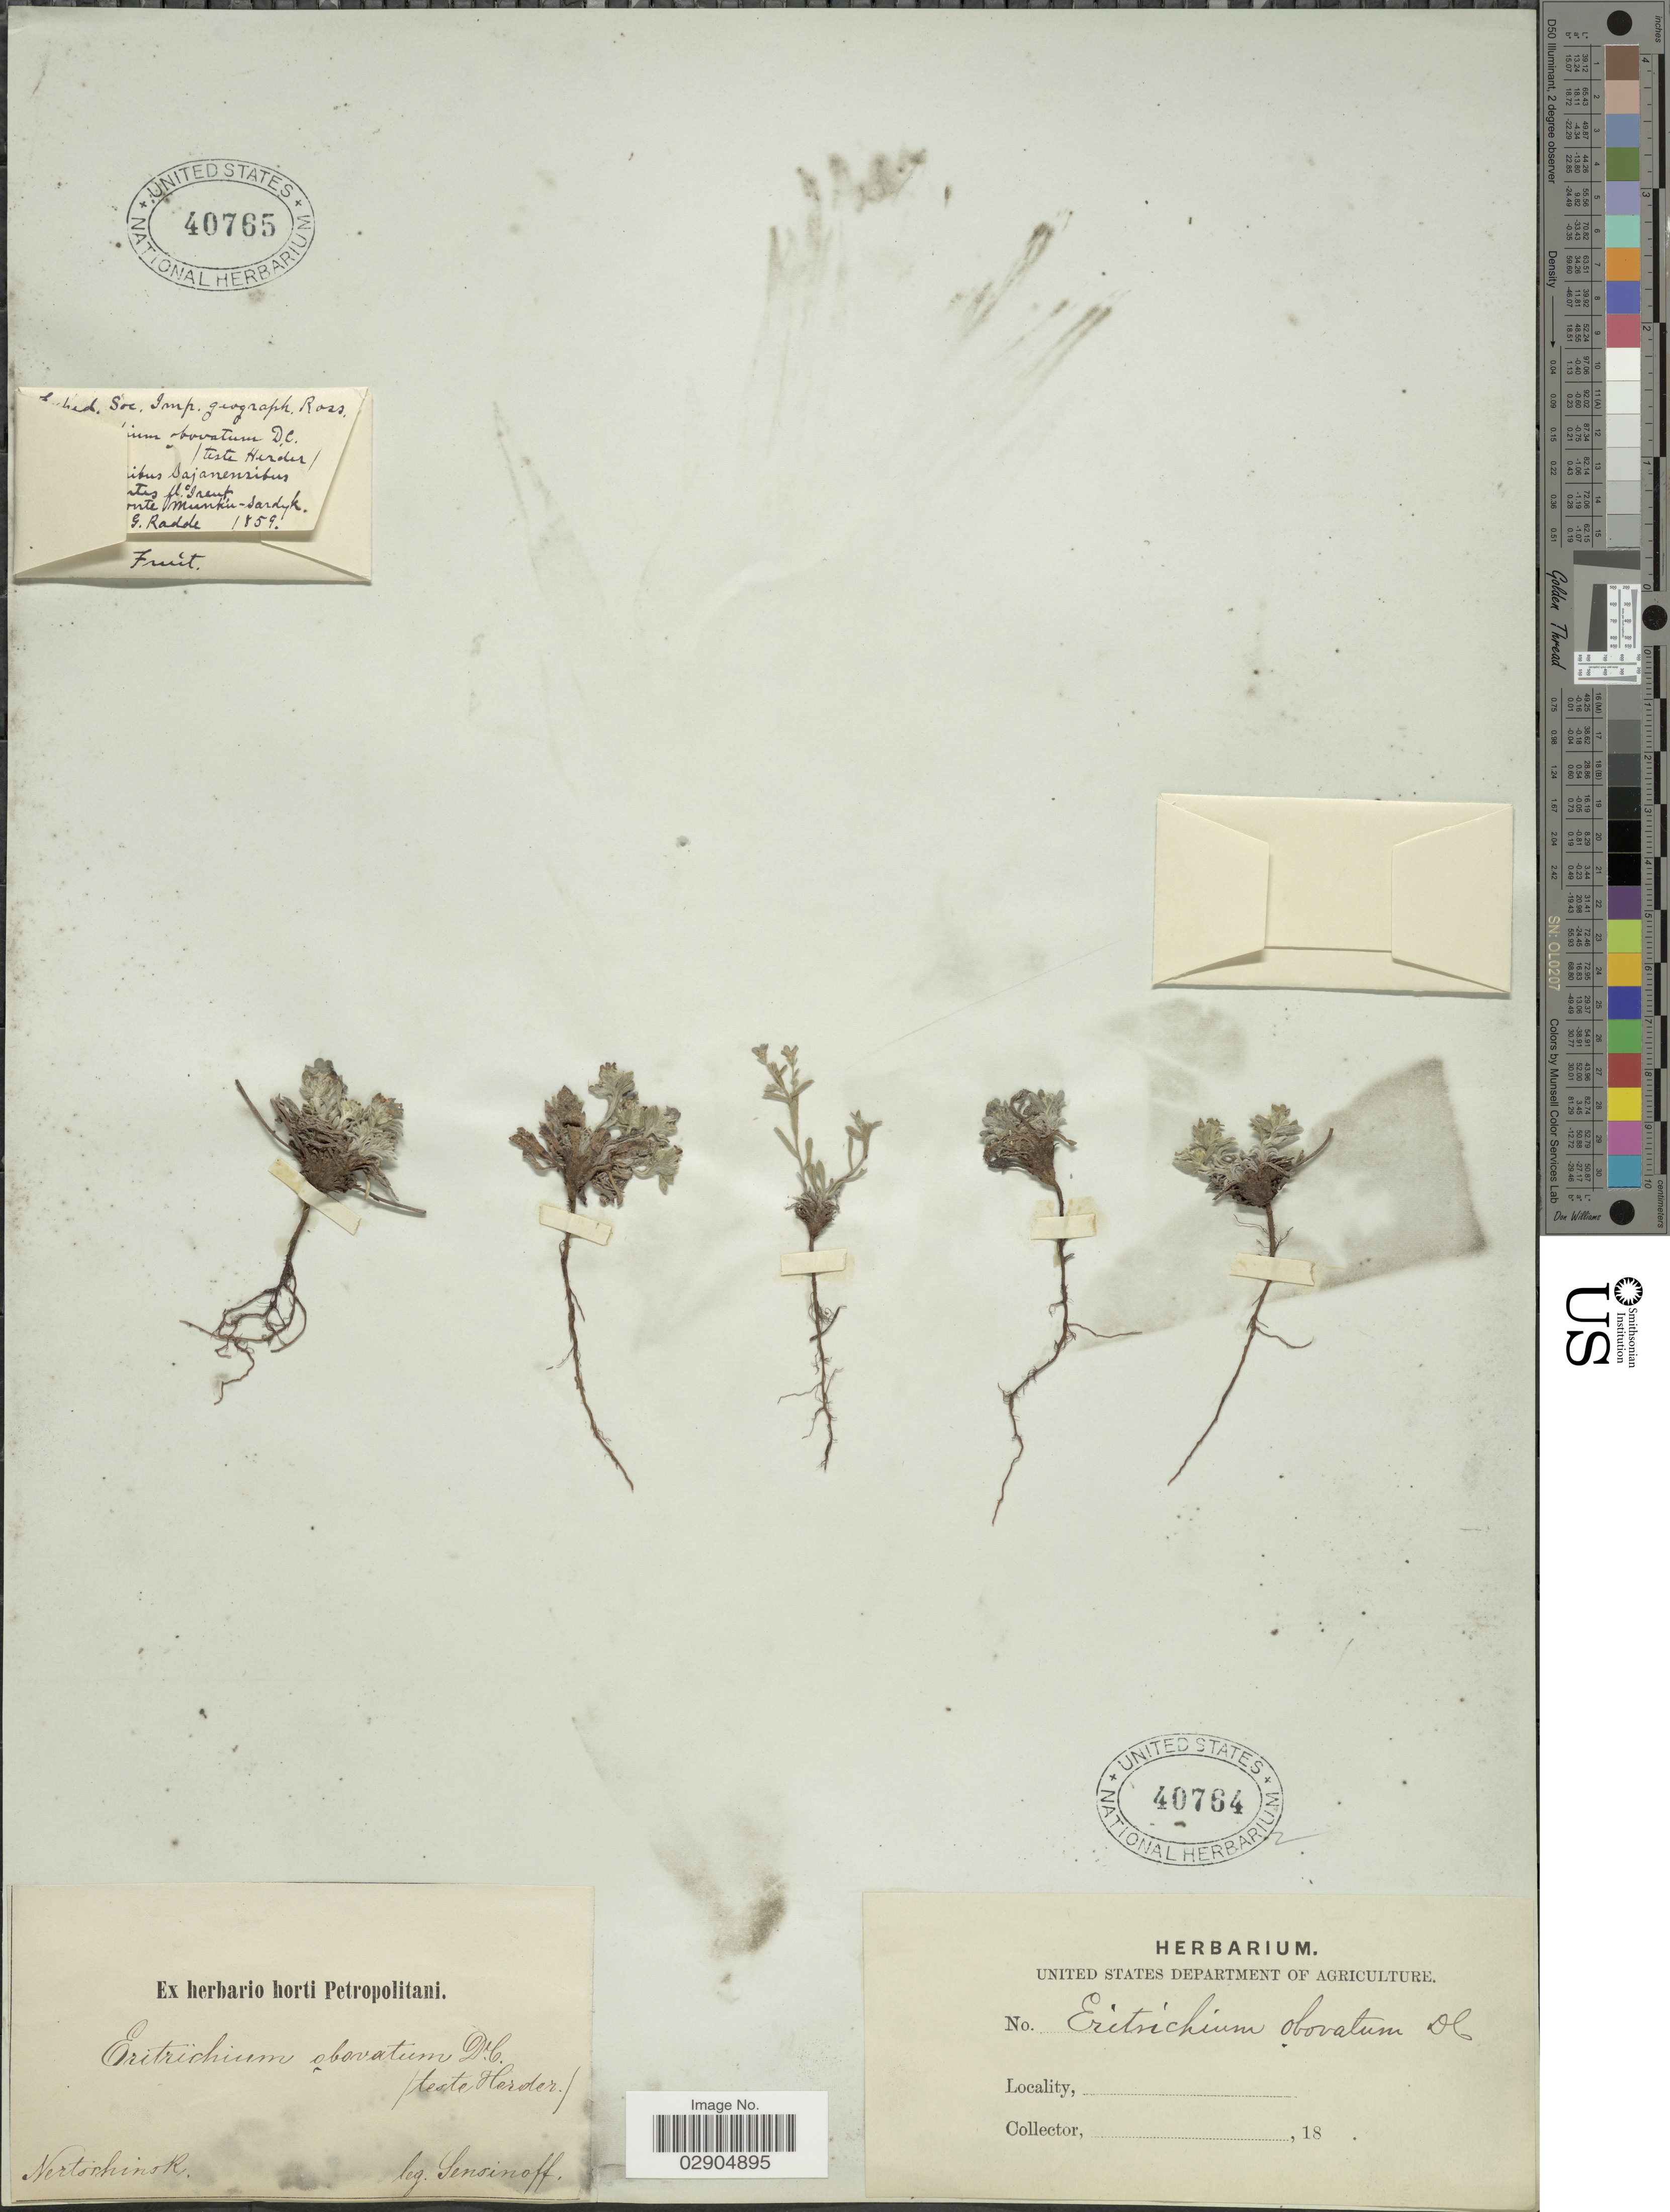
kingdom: Plantae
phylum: Tracheophyta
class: Magnoliopsida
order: Boraginales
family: Boraginaceae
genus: Eritrichium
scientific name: Eritrichium obovatum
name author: (Ledeb.) A. DC.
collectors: G. Radole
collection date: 1859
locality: [illegible text]onte Munku-Sardijk.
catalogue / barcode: US 40765-2